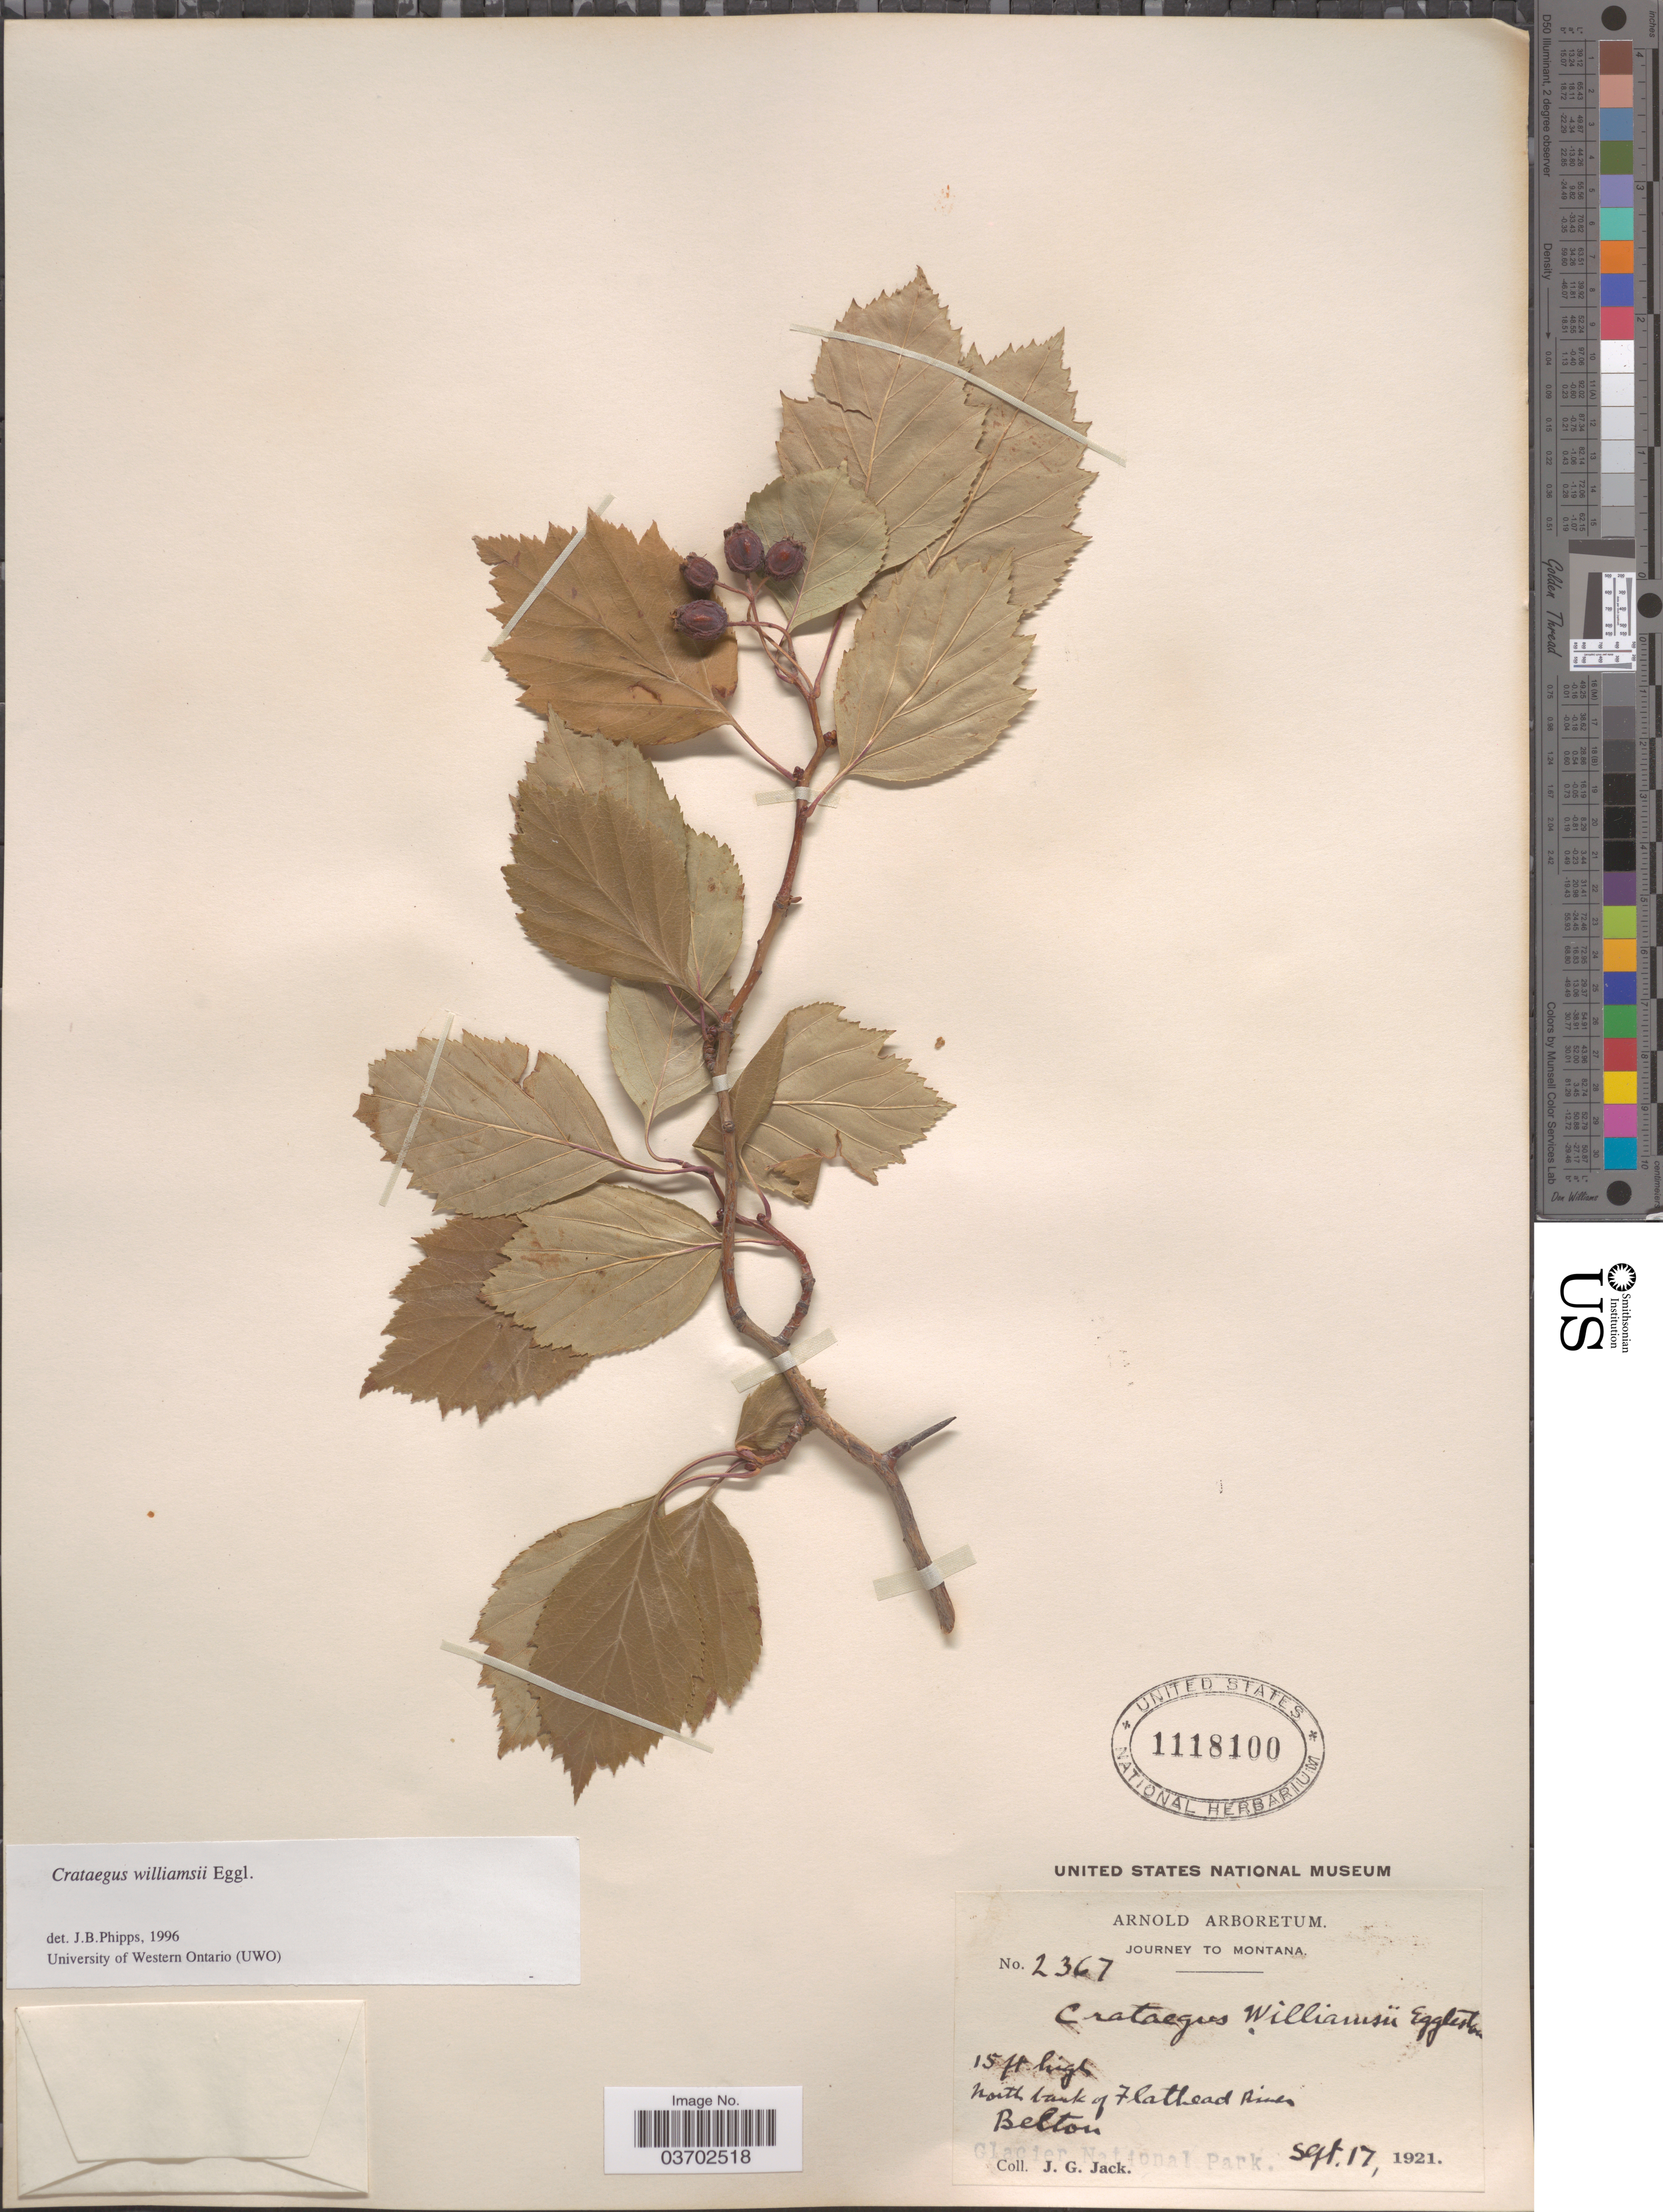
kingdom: Plantae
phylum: Tracheophyta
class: Magnoliopsida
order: Rosales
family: Rosaceae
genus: Crataegus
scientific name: Crataegus williamsii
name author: Eggl.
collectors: J. G. Jack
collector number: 2367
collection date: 1921-09-17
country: United States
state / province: Montana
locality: North bank of Flathead River. Belton. Glacier National Park.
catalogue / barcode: US 1118100